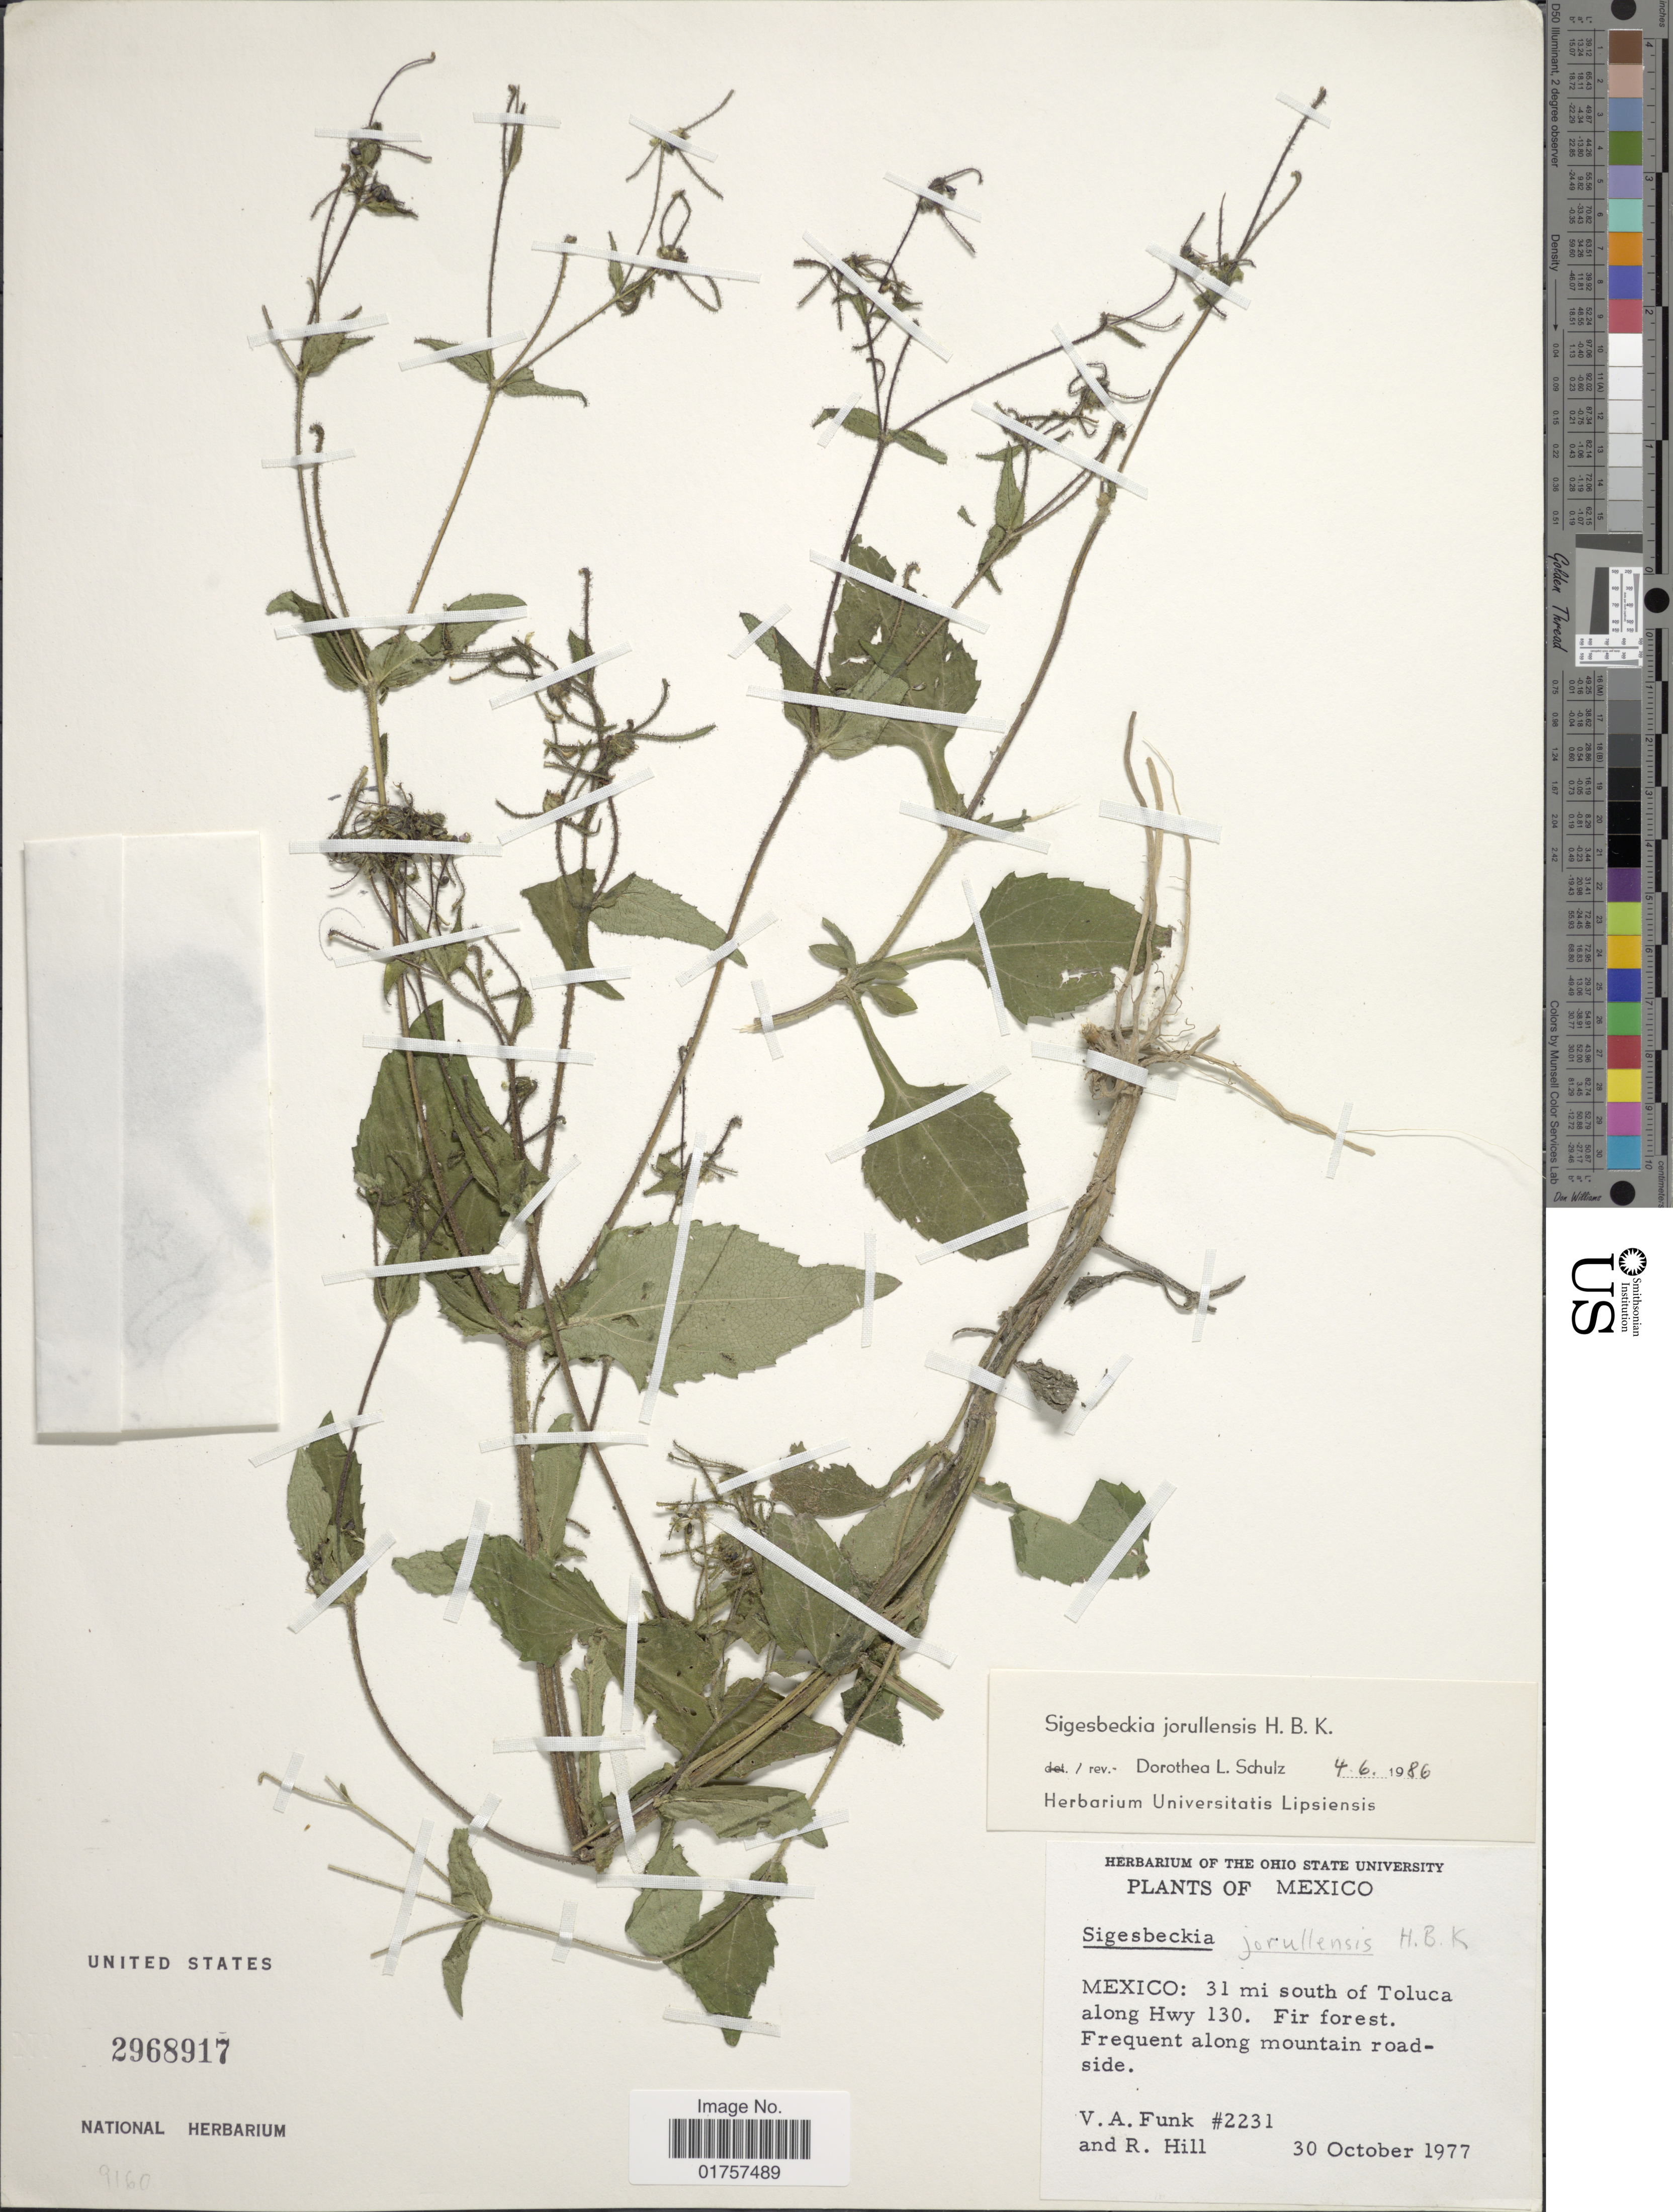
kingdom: Plantae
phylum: Tracheophyta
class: Magnoliopsida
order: Asterales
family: Asteraceae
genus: Sigesbeckia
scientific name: Sigesbeckia jorullensis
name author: Kunth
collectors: V. Funk & R. Hill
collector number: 2231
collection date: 1977-10-30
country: Mexico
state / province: México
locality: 31 mi south of Toluca along Hwy 130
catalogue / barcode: US 2968917